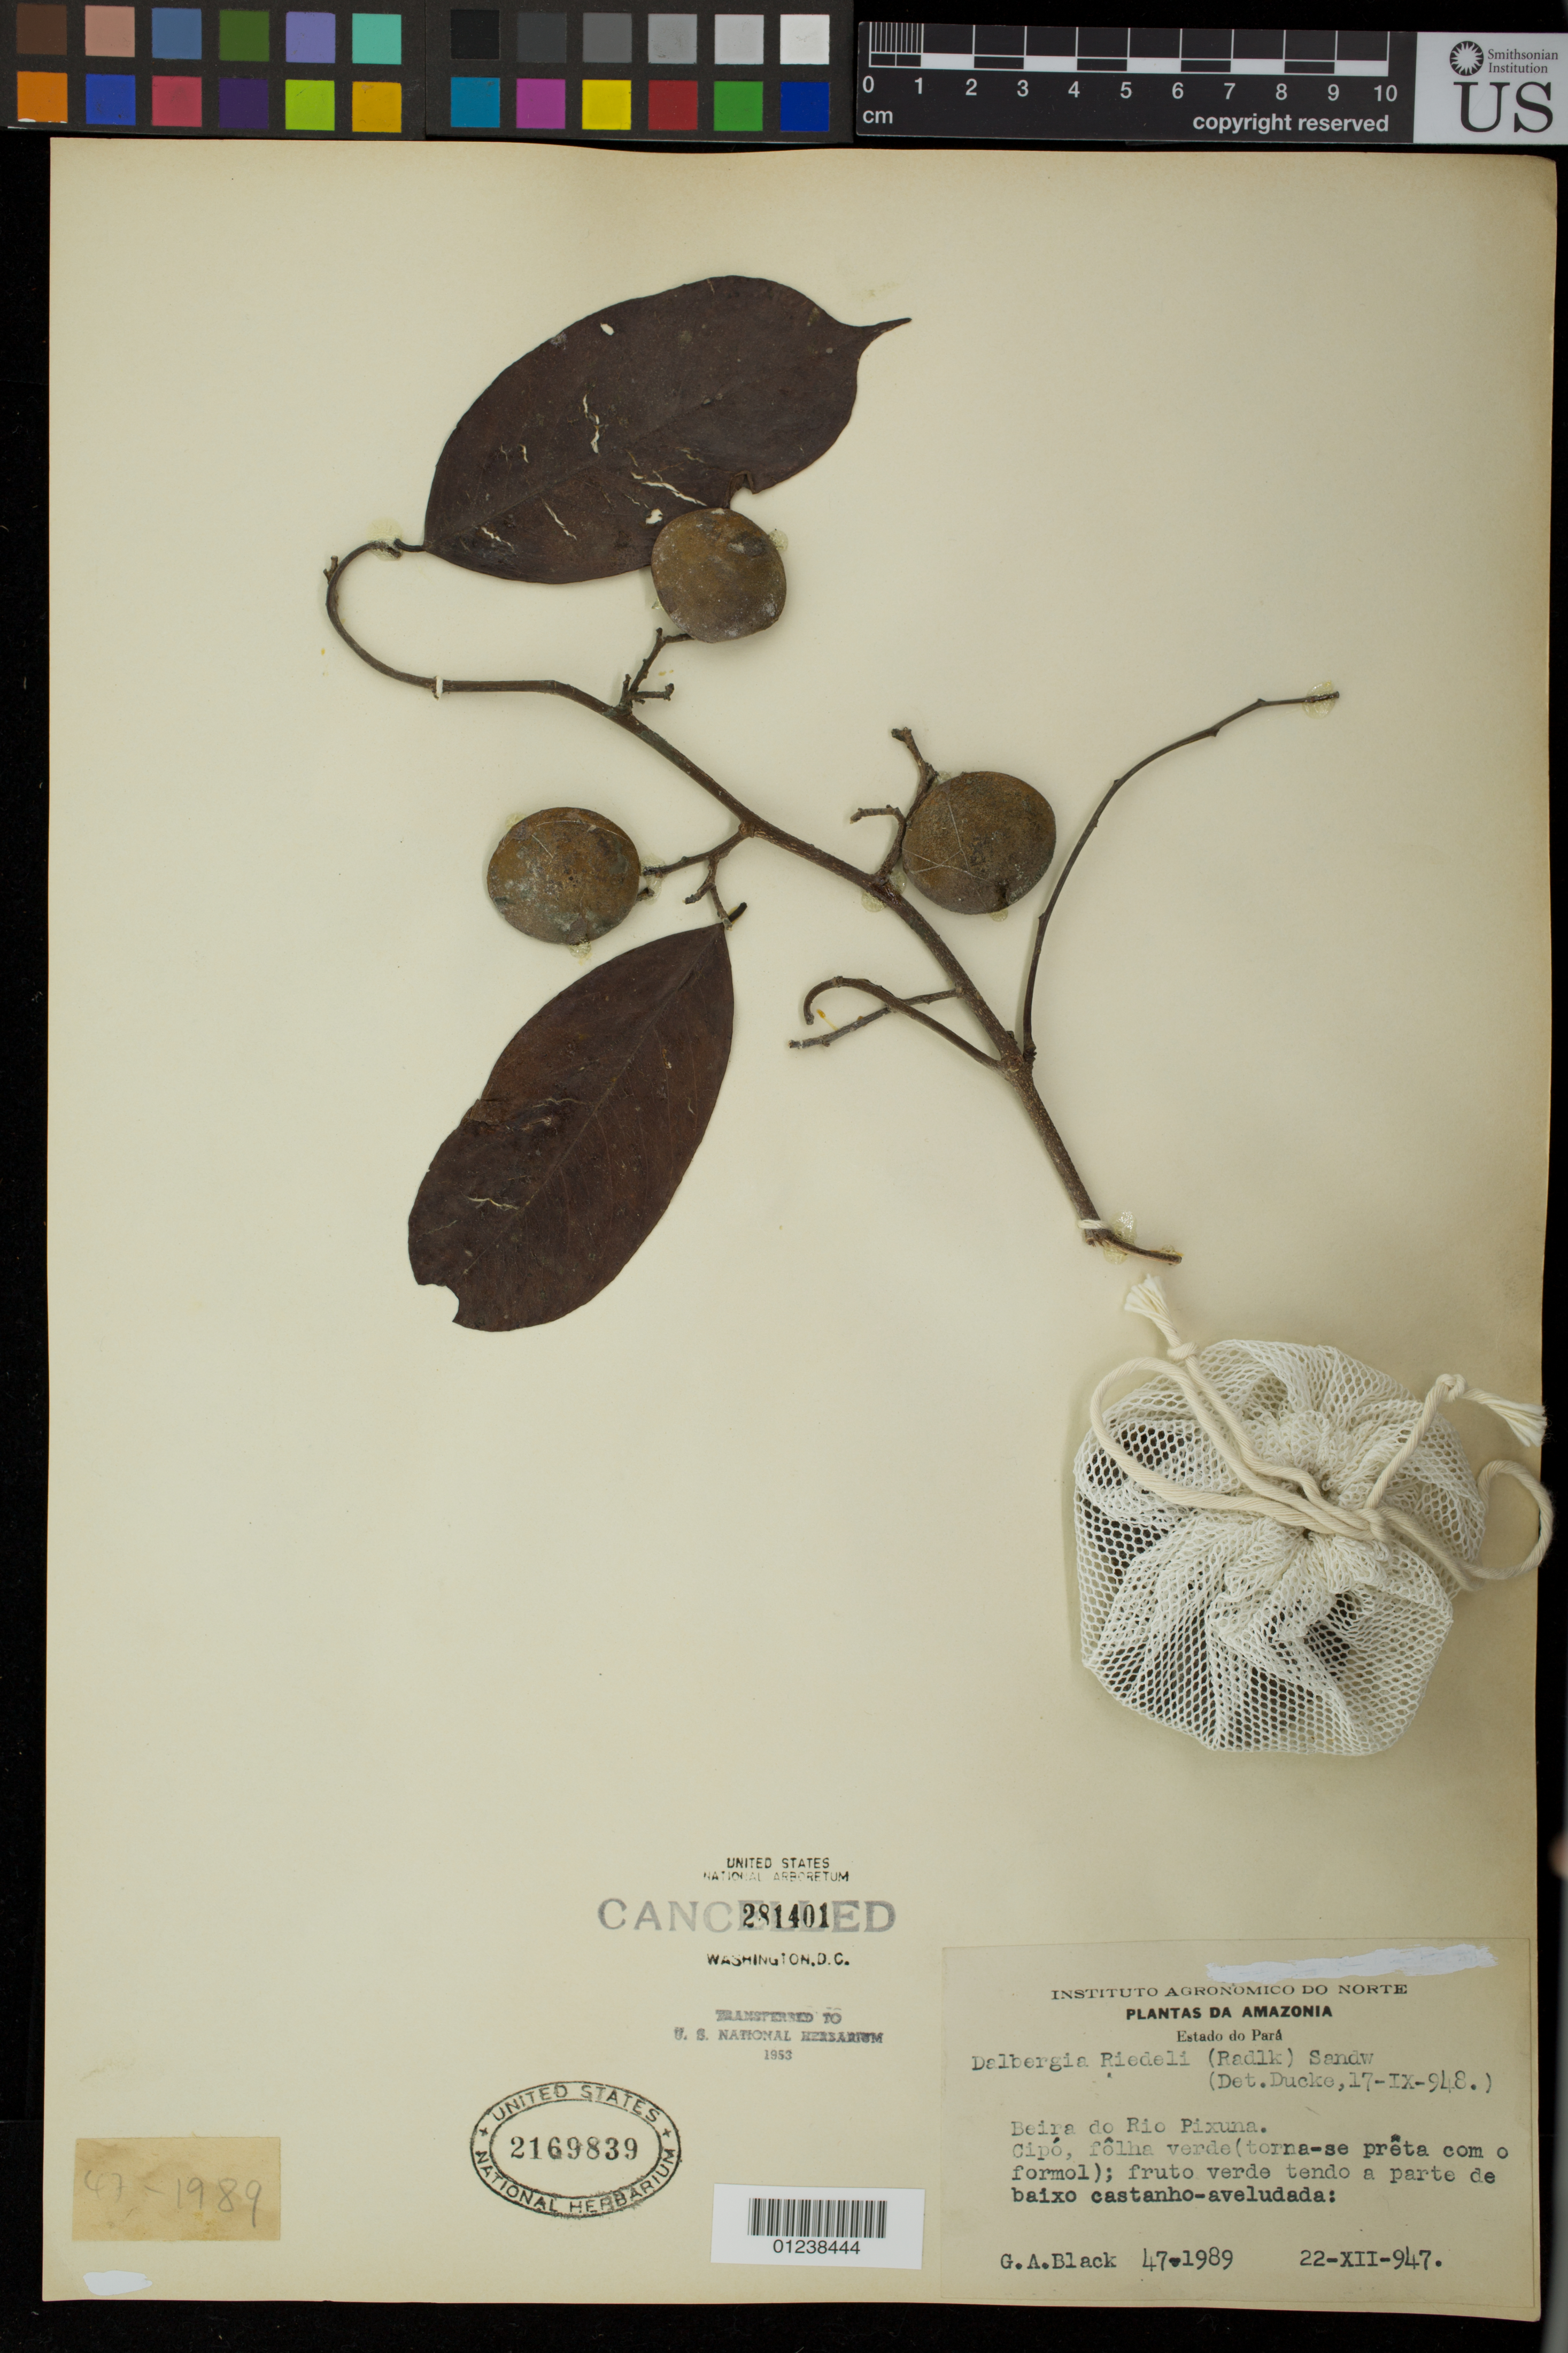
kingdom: Plantae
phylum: Tracheophyta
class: Magnoliopsida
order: Fabales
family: Fabaceae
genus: Dalbergia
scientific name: Dalbergia riedelii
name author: (Benth.) Sandwith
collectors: G. A. Black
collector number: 47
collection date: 1947-12-22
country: Brazil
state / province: Pará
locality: Beira do Rio Pixuna. Cipo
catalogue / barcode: US 2169839